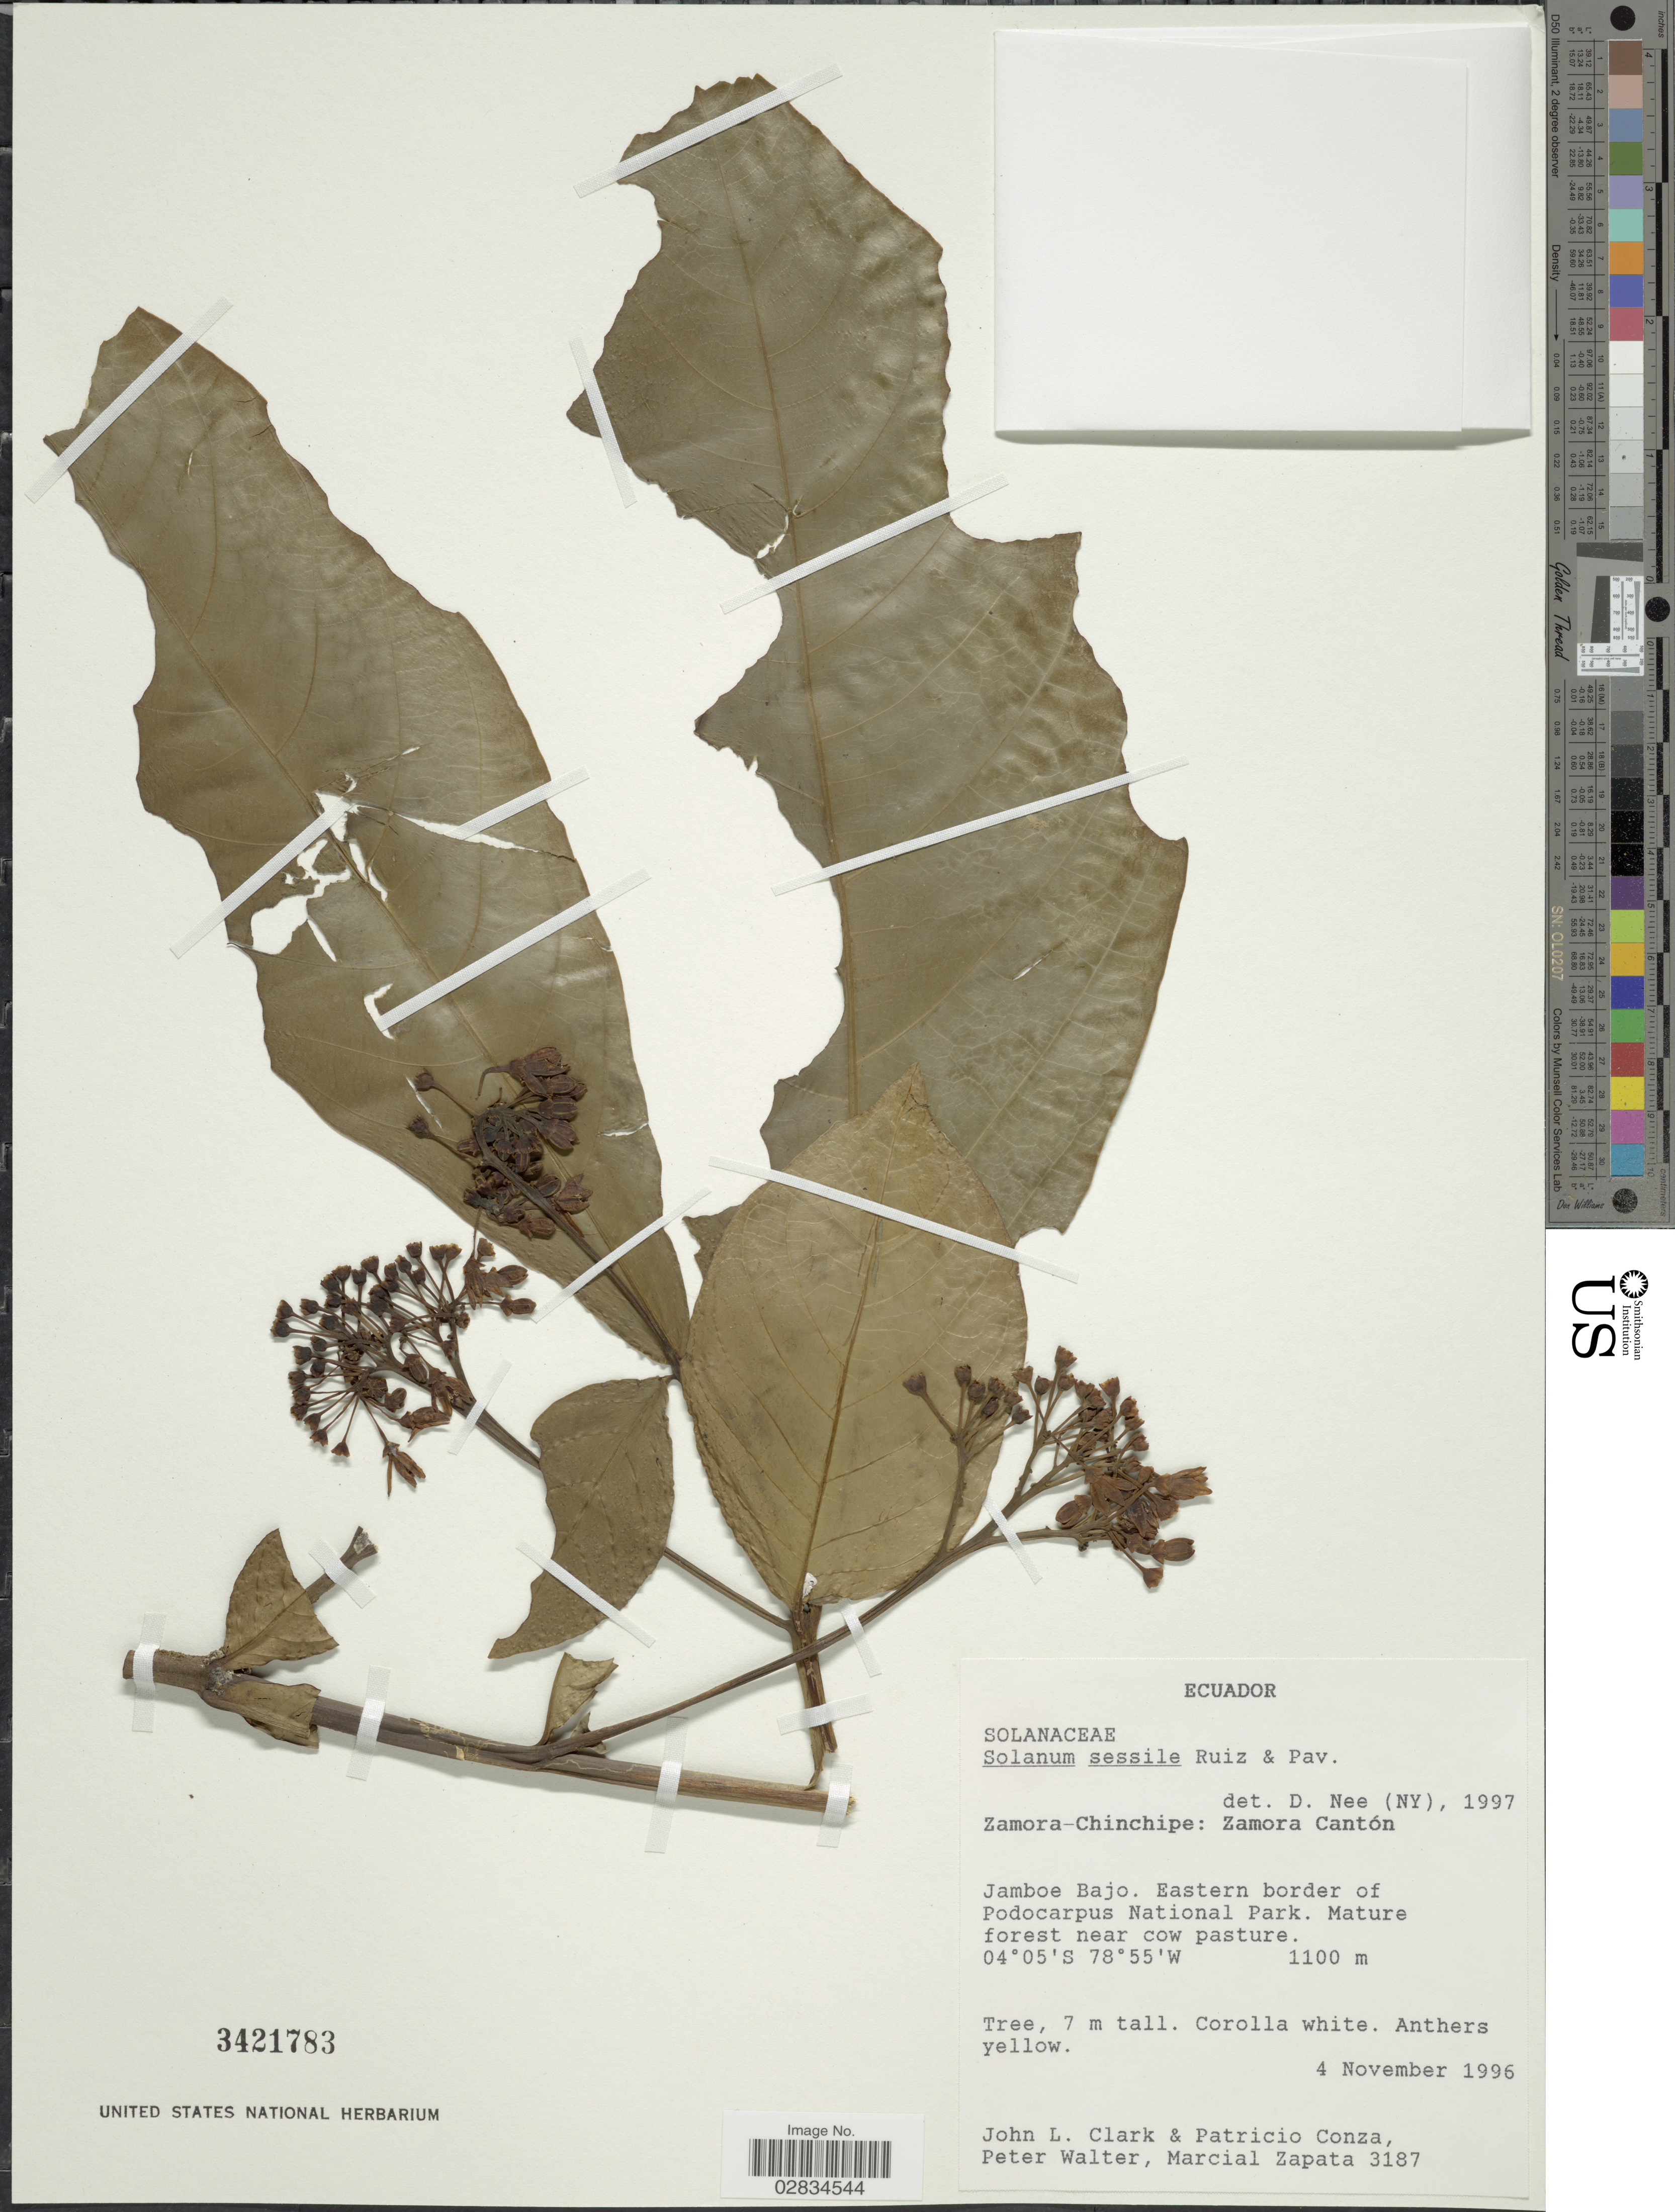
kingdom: Plantae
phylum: Tracheophyta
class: Magnoliopsida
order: Solanales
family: Solanaceae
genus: Solanum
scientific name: Solanum sessile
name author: Ruiz & Pav.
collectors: J. L. Clark, P. Conza, P. Walter & M. Zapata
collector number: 3187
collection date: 1996-11-04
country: Ecuador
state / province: Zamora-Chinchipe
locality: Zamora-Chinchipe: Zamora Cantón. Jamboe Bajo. Eastern border of Podocarpus National Park.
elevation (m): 1100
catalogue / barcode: US 3421783